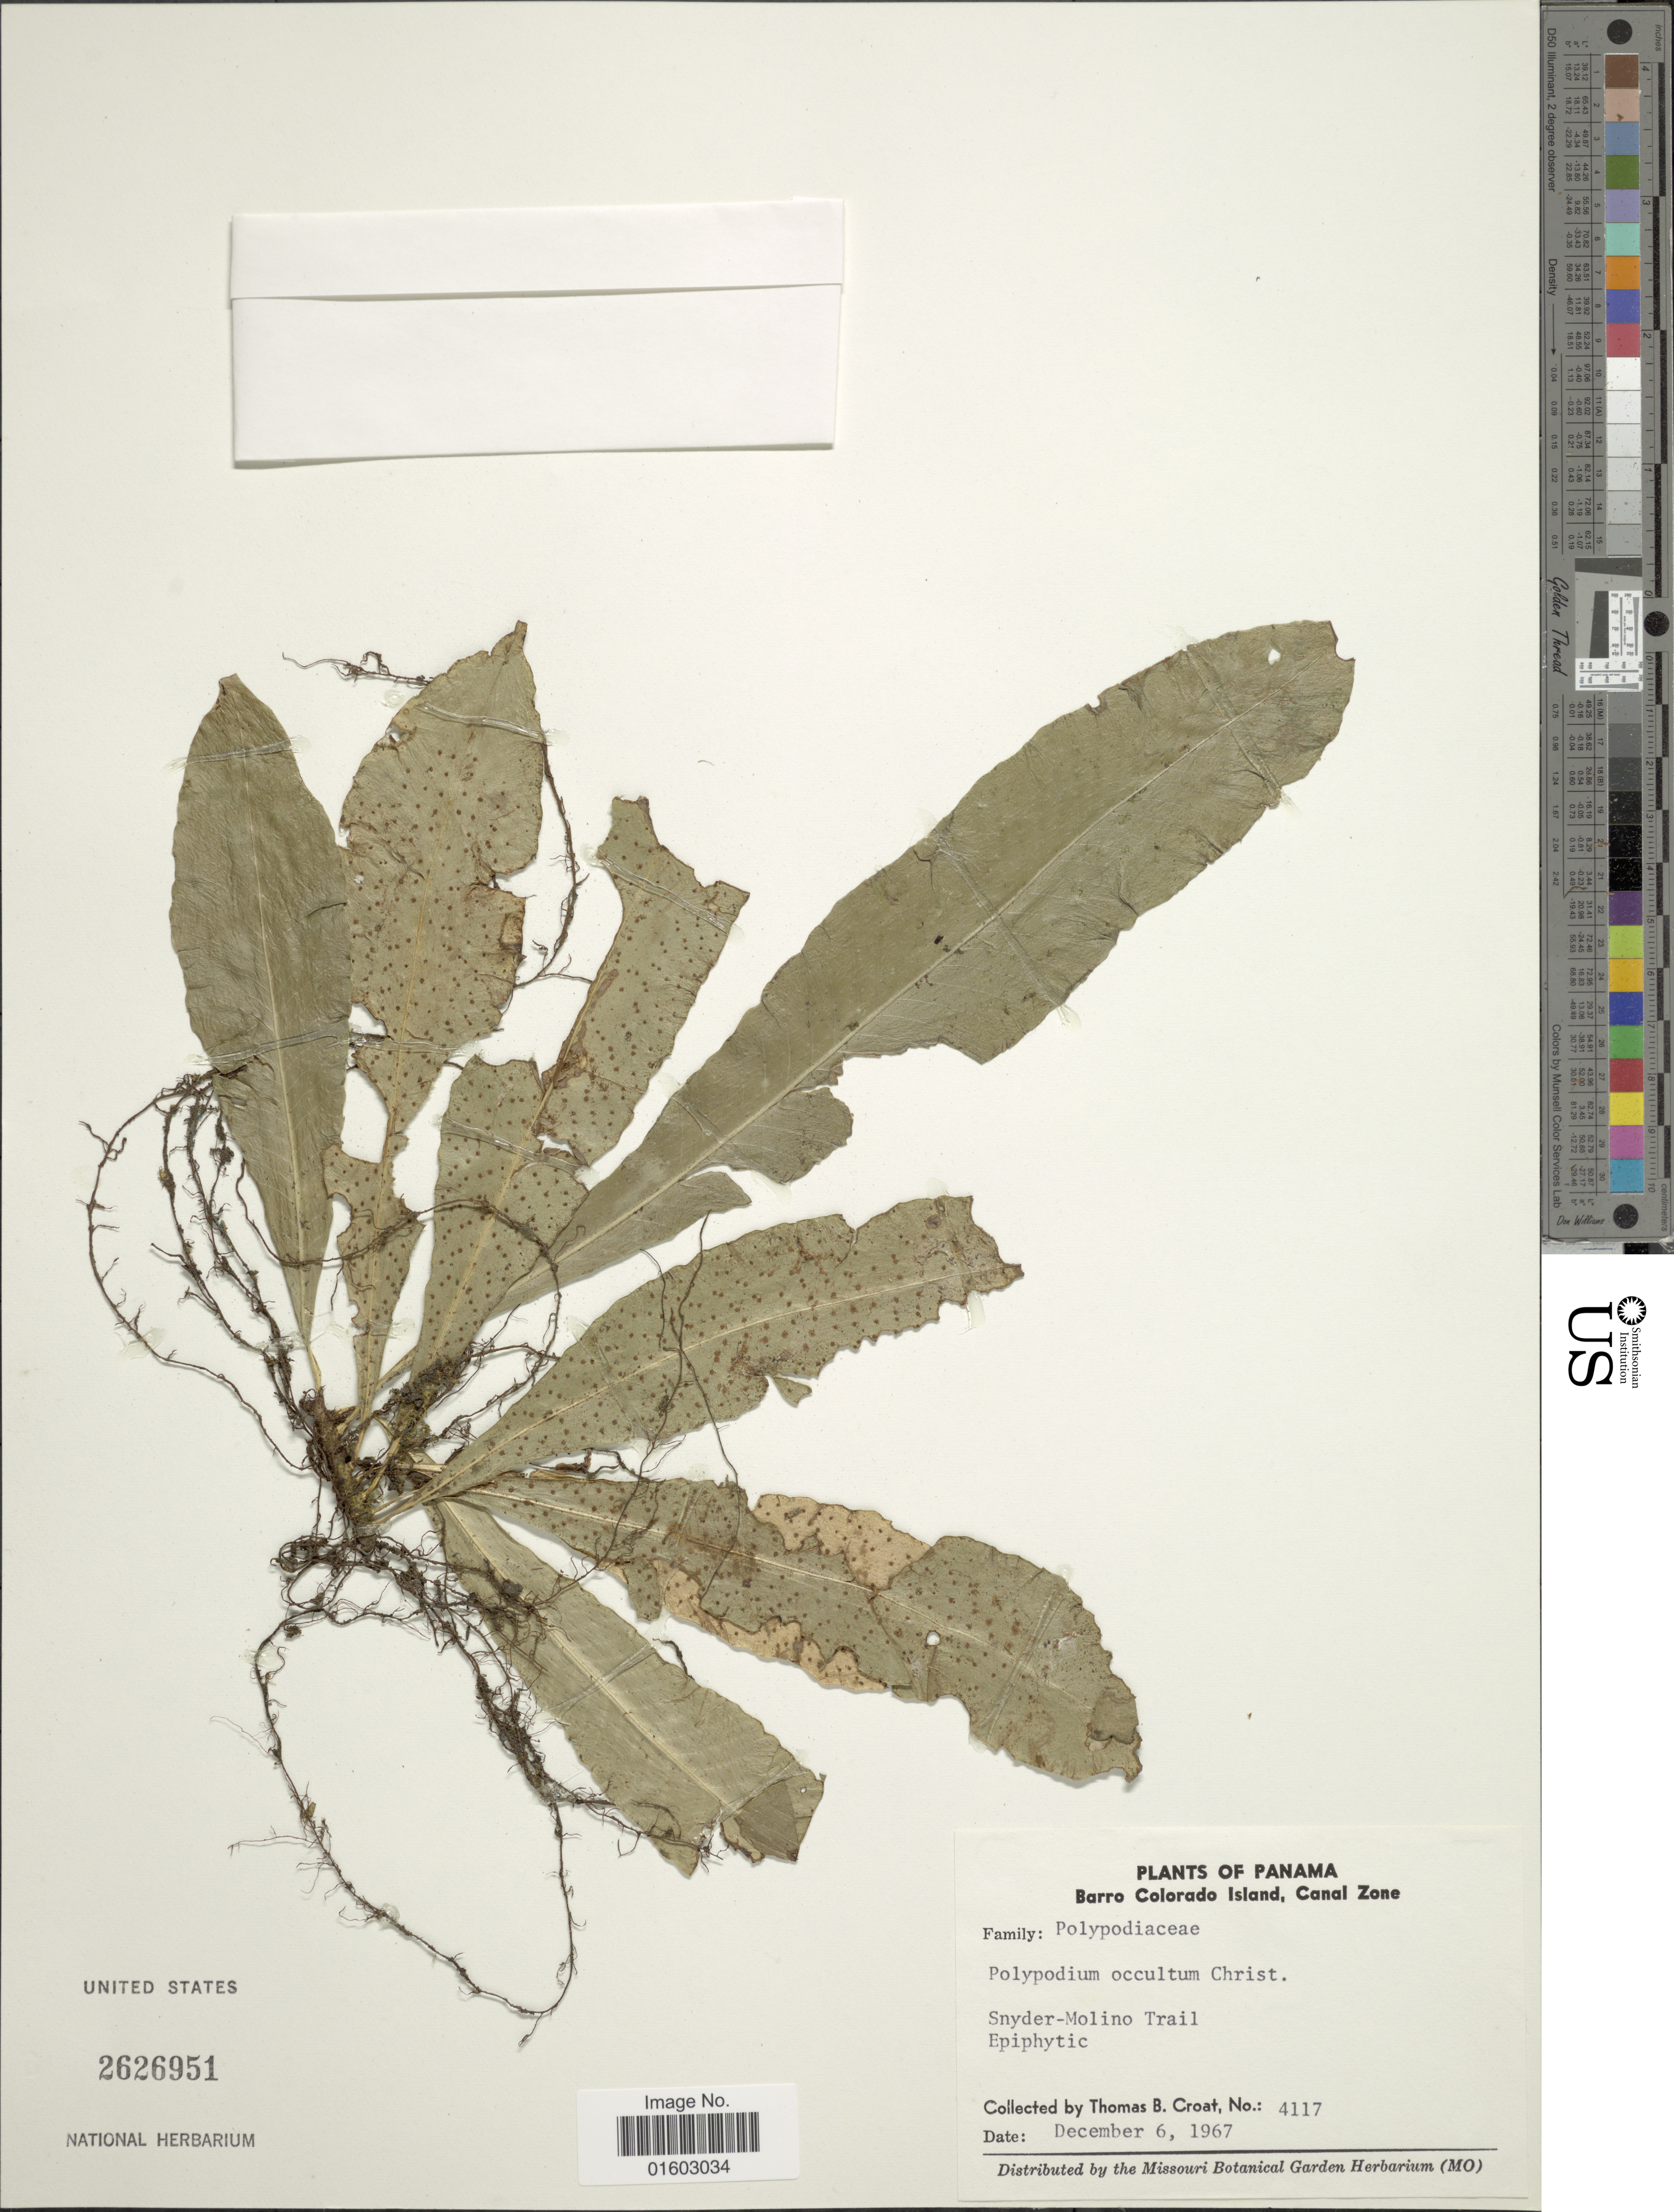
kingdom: Plantae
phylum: Tracheophyta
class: Polypodiopsida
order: Polypodiales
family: Polypodiaceae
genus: Campyloneurum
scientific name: Campyloneurum occultum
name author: (Christ) M. Mey. ex Lellinger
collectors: T. B. Croat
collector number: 4117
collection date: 1967-12-06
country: Panama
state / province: Panamá Oeste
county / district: Canal Zone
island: Barro Colorado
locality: Barro Colorado Island, Canal Zone. Snyder-Molino Trail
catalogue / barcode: US 2626951